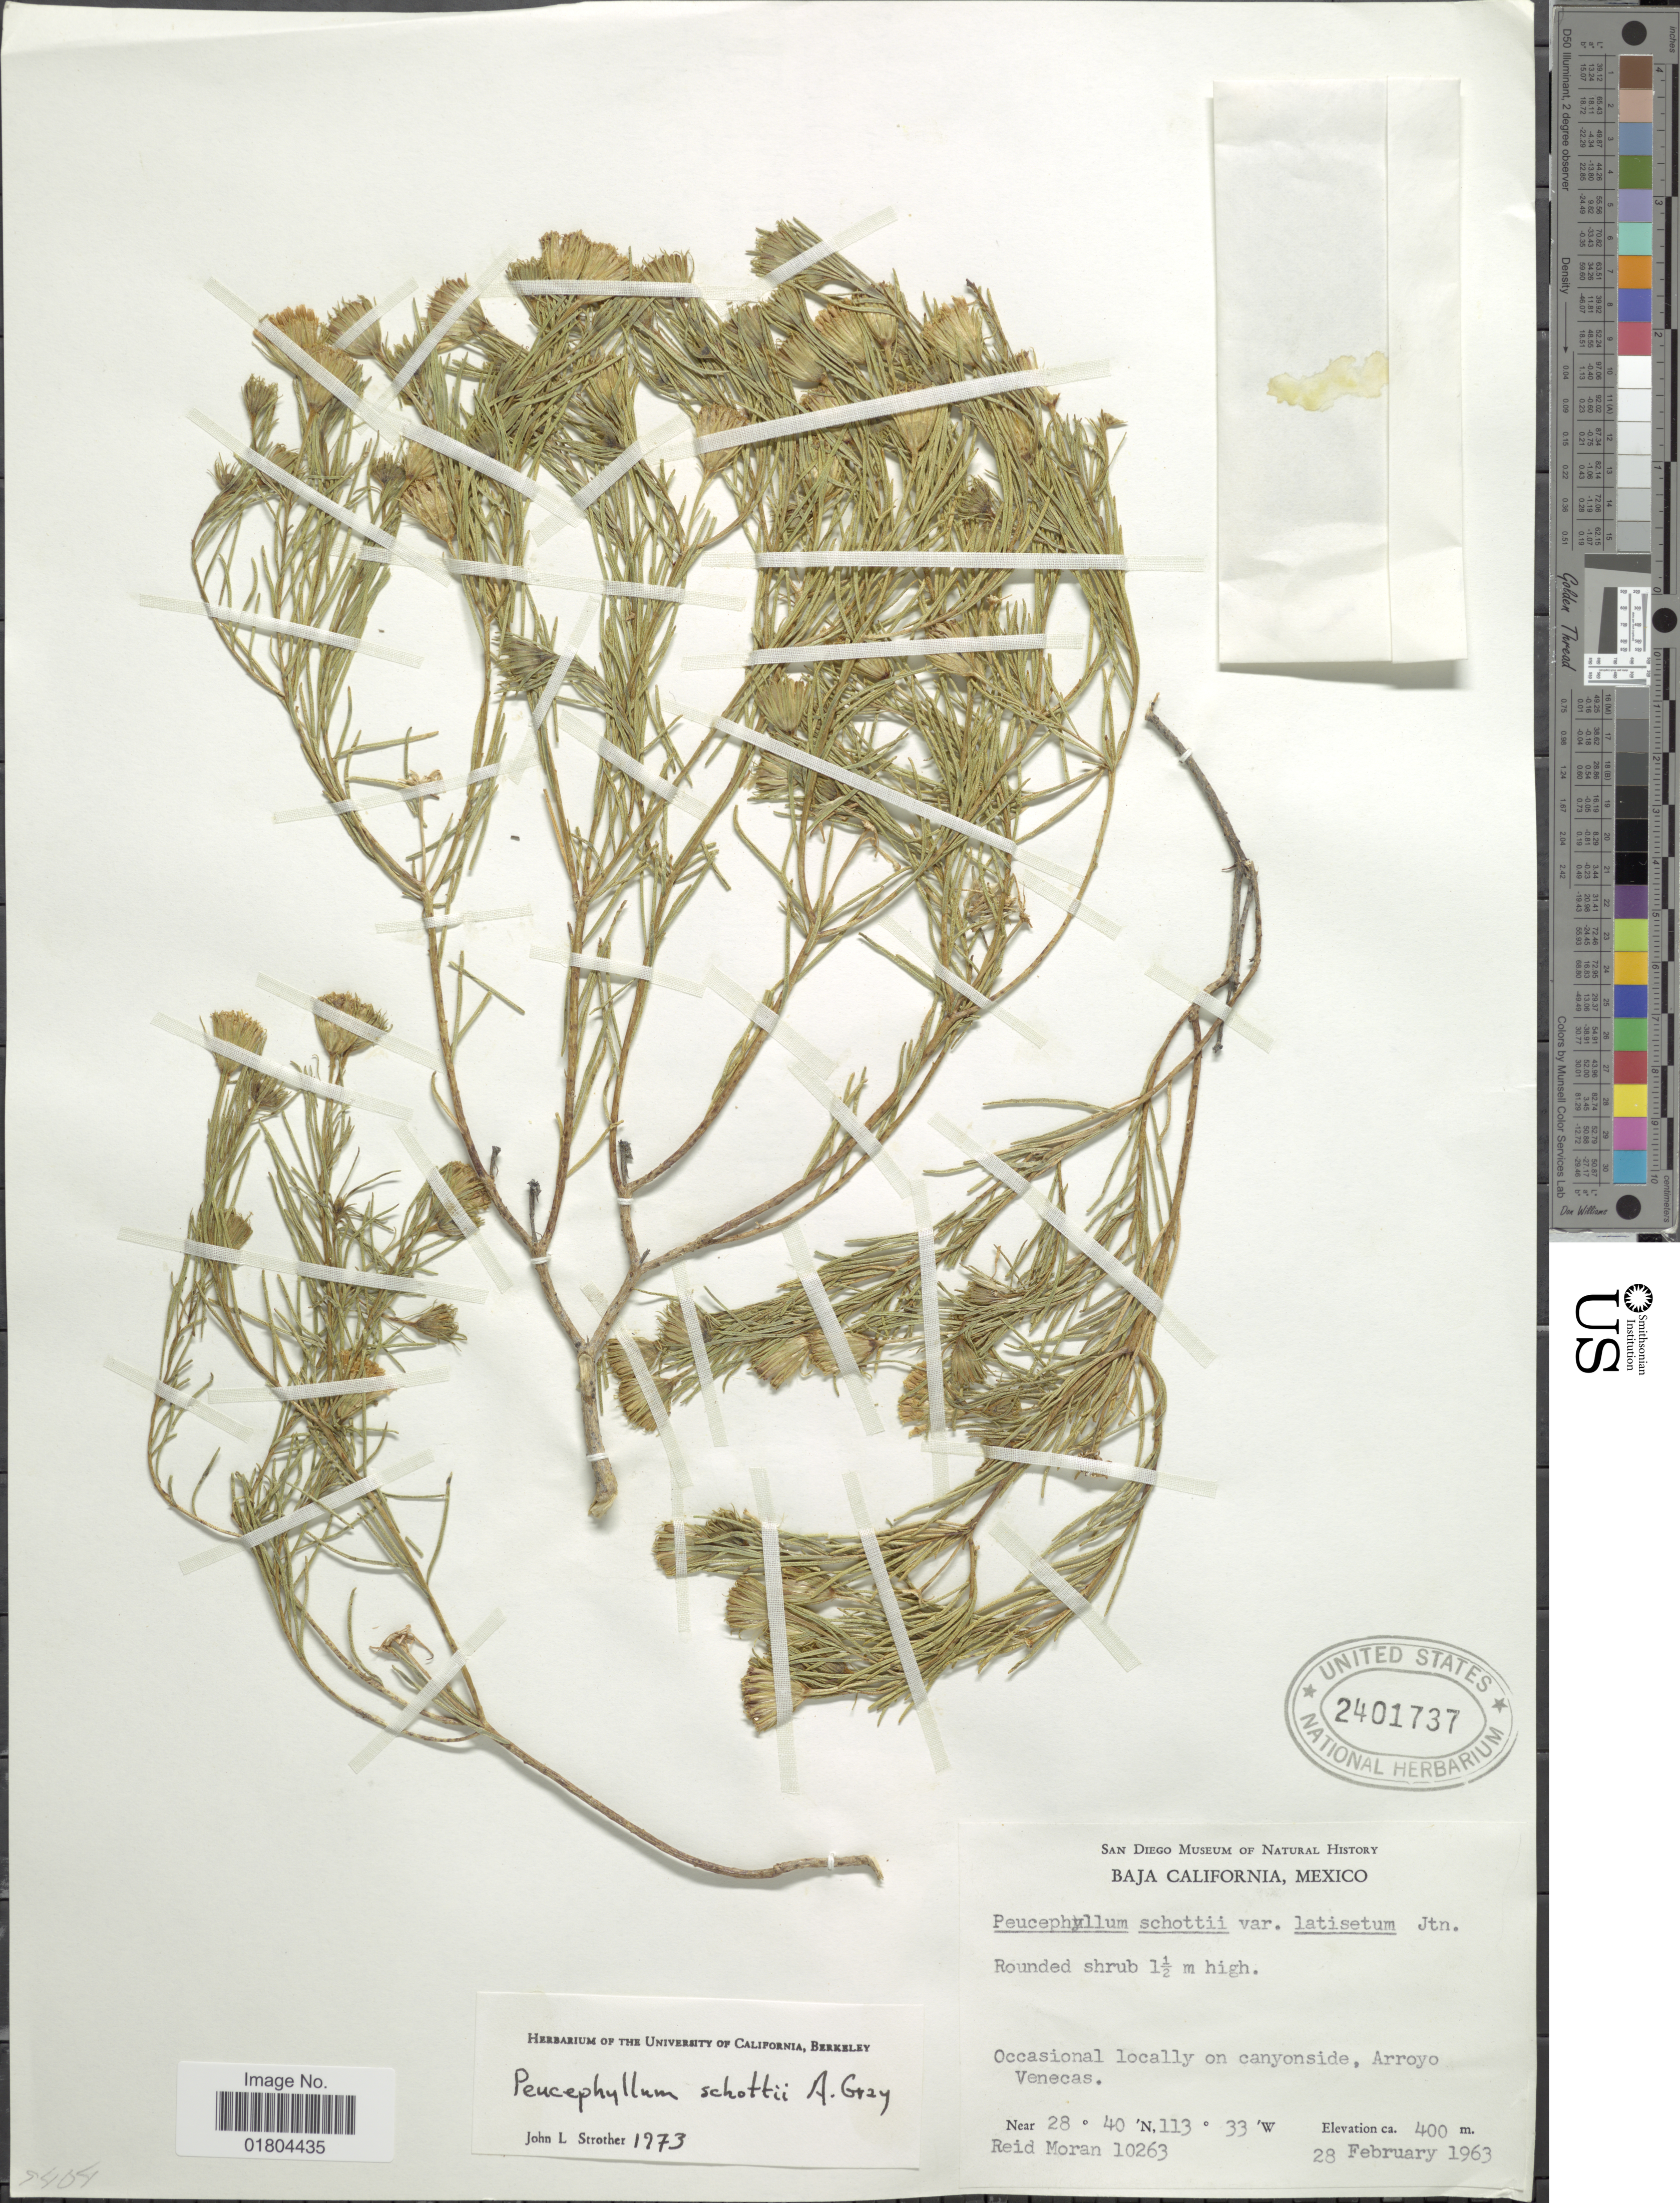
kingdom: Plantae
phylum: Tracheophyta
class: Magnoliopsida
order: Asterales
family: Asteraceae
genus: Peucephyllum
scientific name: Peucephyllum schottii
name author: A. Gray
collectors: R. V. Moran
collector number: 10263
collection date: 1963-02-28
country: Mexico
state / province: Baja California Sur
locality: Occasional locally on canyonside, Arroyo Venecas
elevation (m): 400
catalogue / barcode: US 2401737